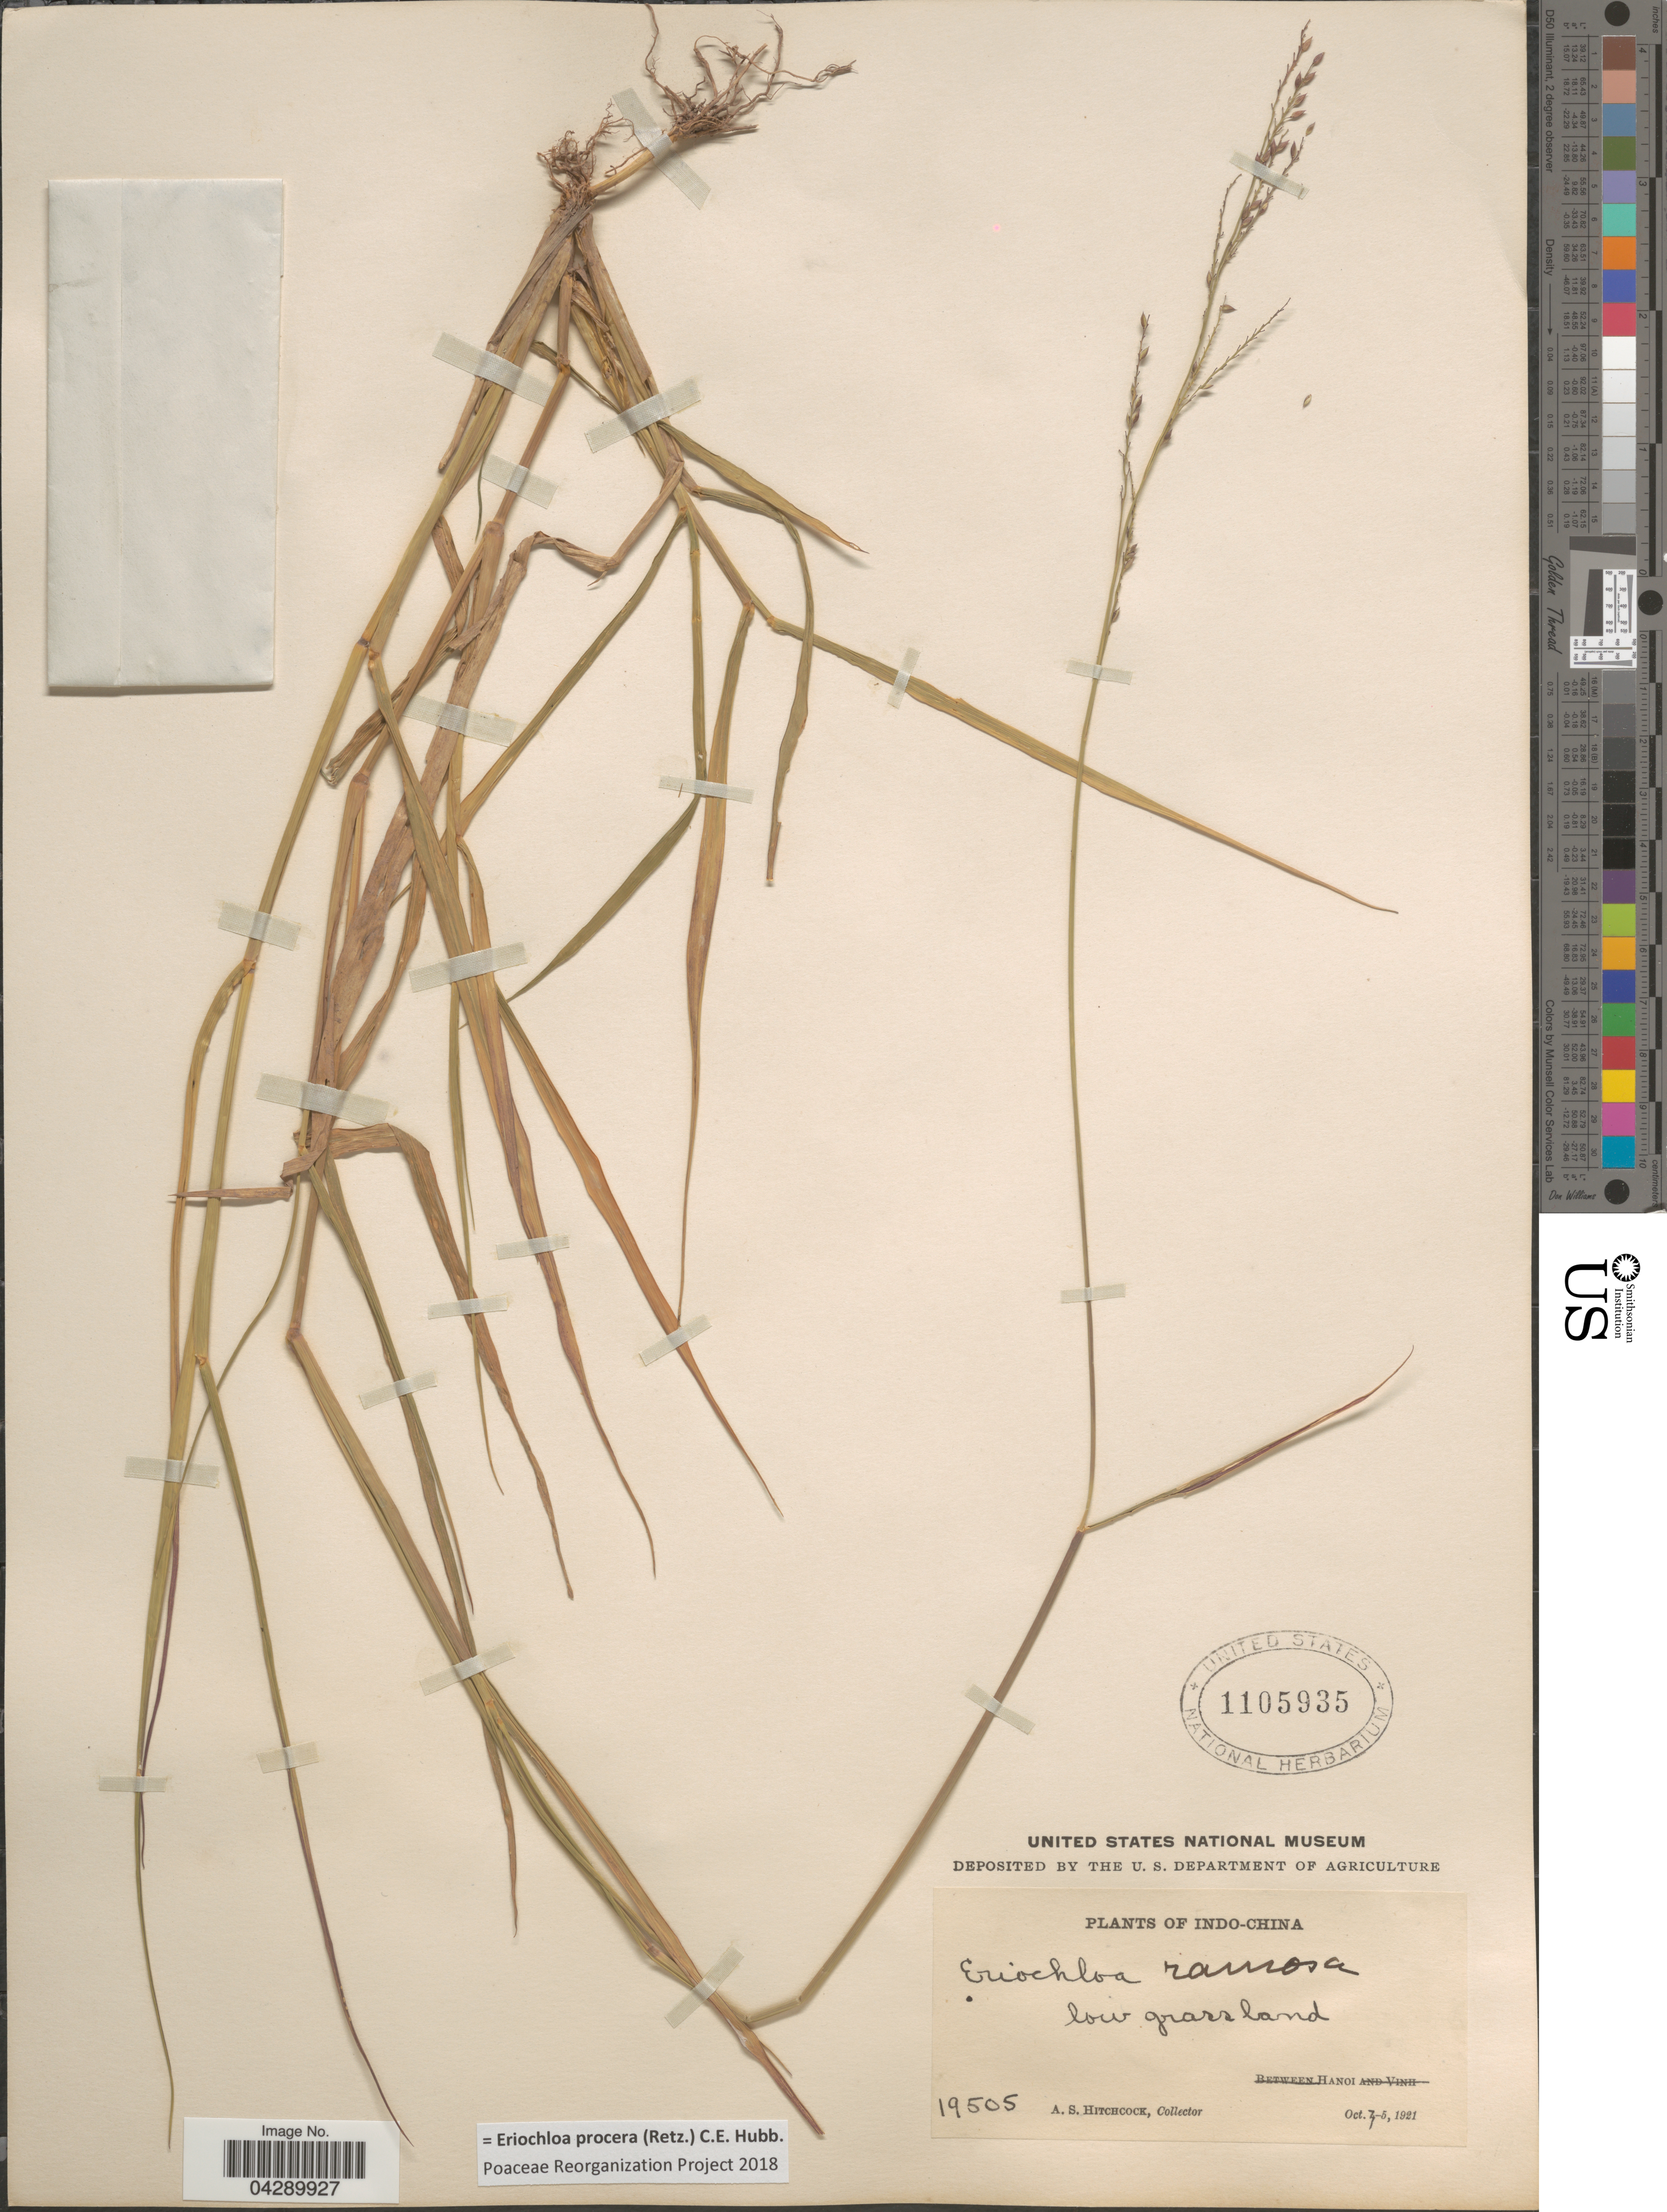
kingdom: Plantae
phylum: Tracheophyta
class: Liliopsida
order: Poales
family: Poaceae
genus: Eriochloa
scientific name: Eriochloa procera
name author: (Retz.) C.E. Hubb.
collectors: A. S. Hitchcock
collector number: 19505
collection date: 1921-10-04/1921-10-05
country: Vietnam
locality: Indo-China. Hanoi.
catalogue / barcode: US 1105935